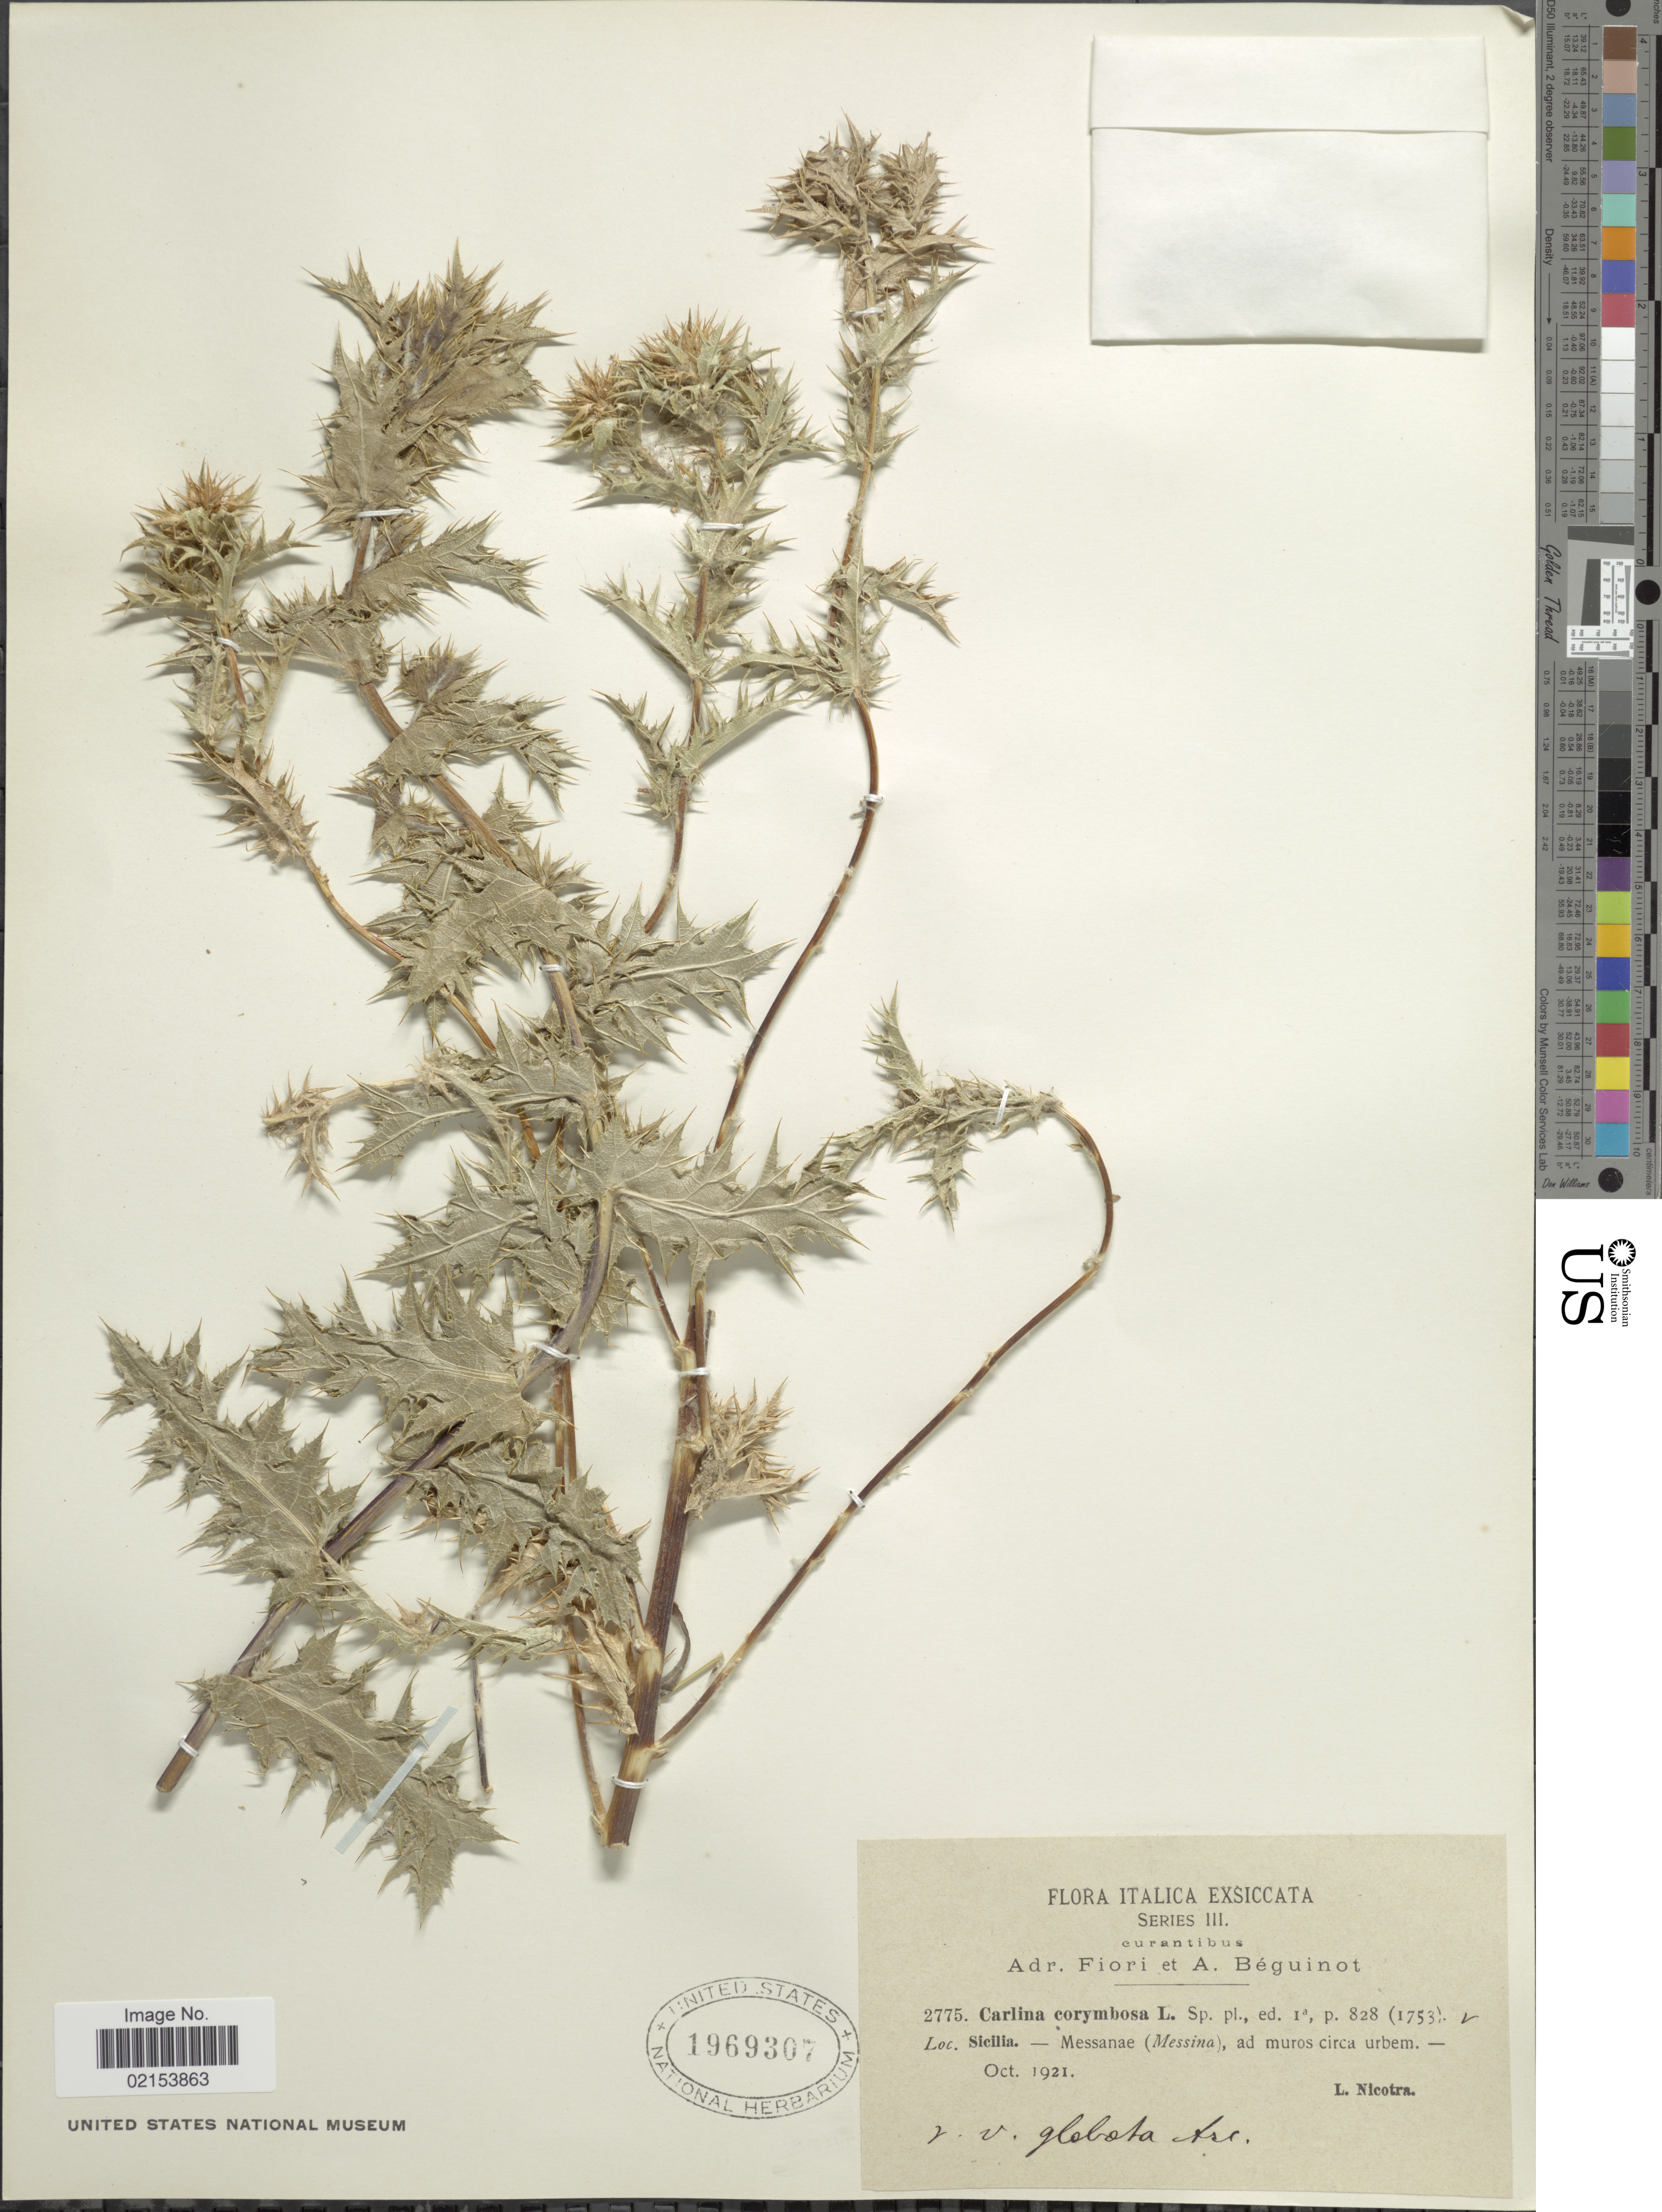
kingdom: Plantae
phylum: Tracheophyta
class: Magnoliopsida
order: Asterales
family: Asteraceae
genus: Carlina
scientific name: Carlina corymbosa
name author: L.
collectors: L. Nicotra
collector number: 2775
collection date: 1921-10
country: Italy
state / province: Siciliana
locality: Messanae (Messina)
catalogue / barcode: US 1969307